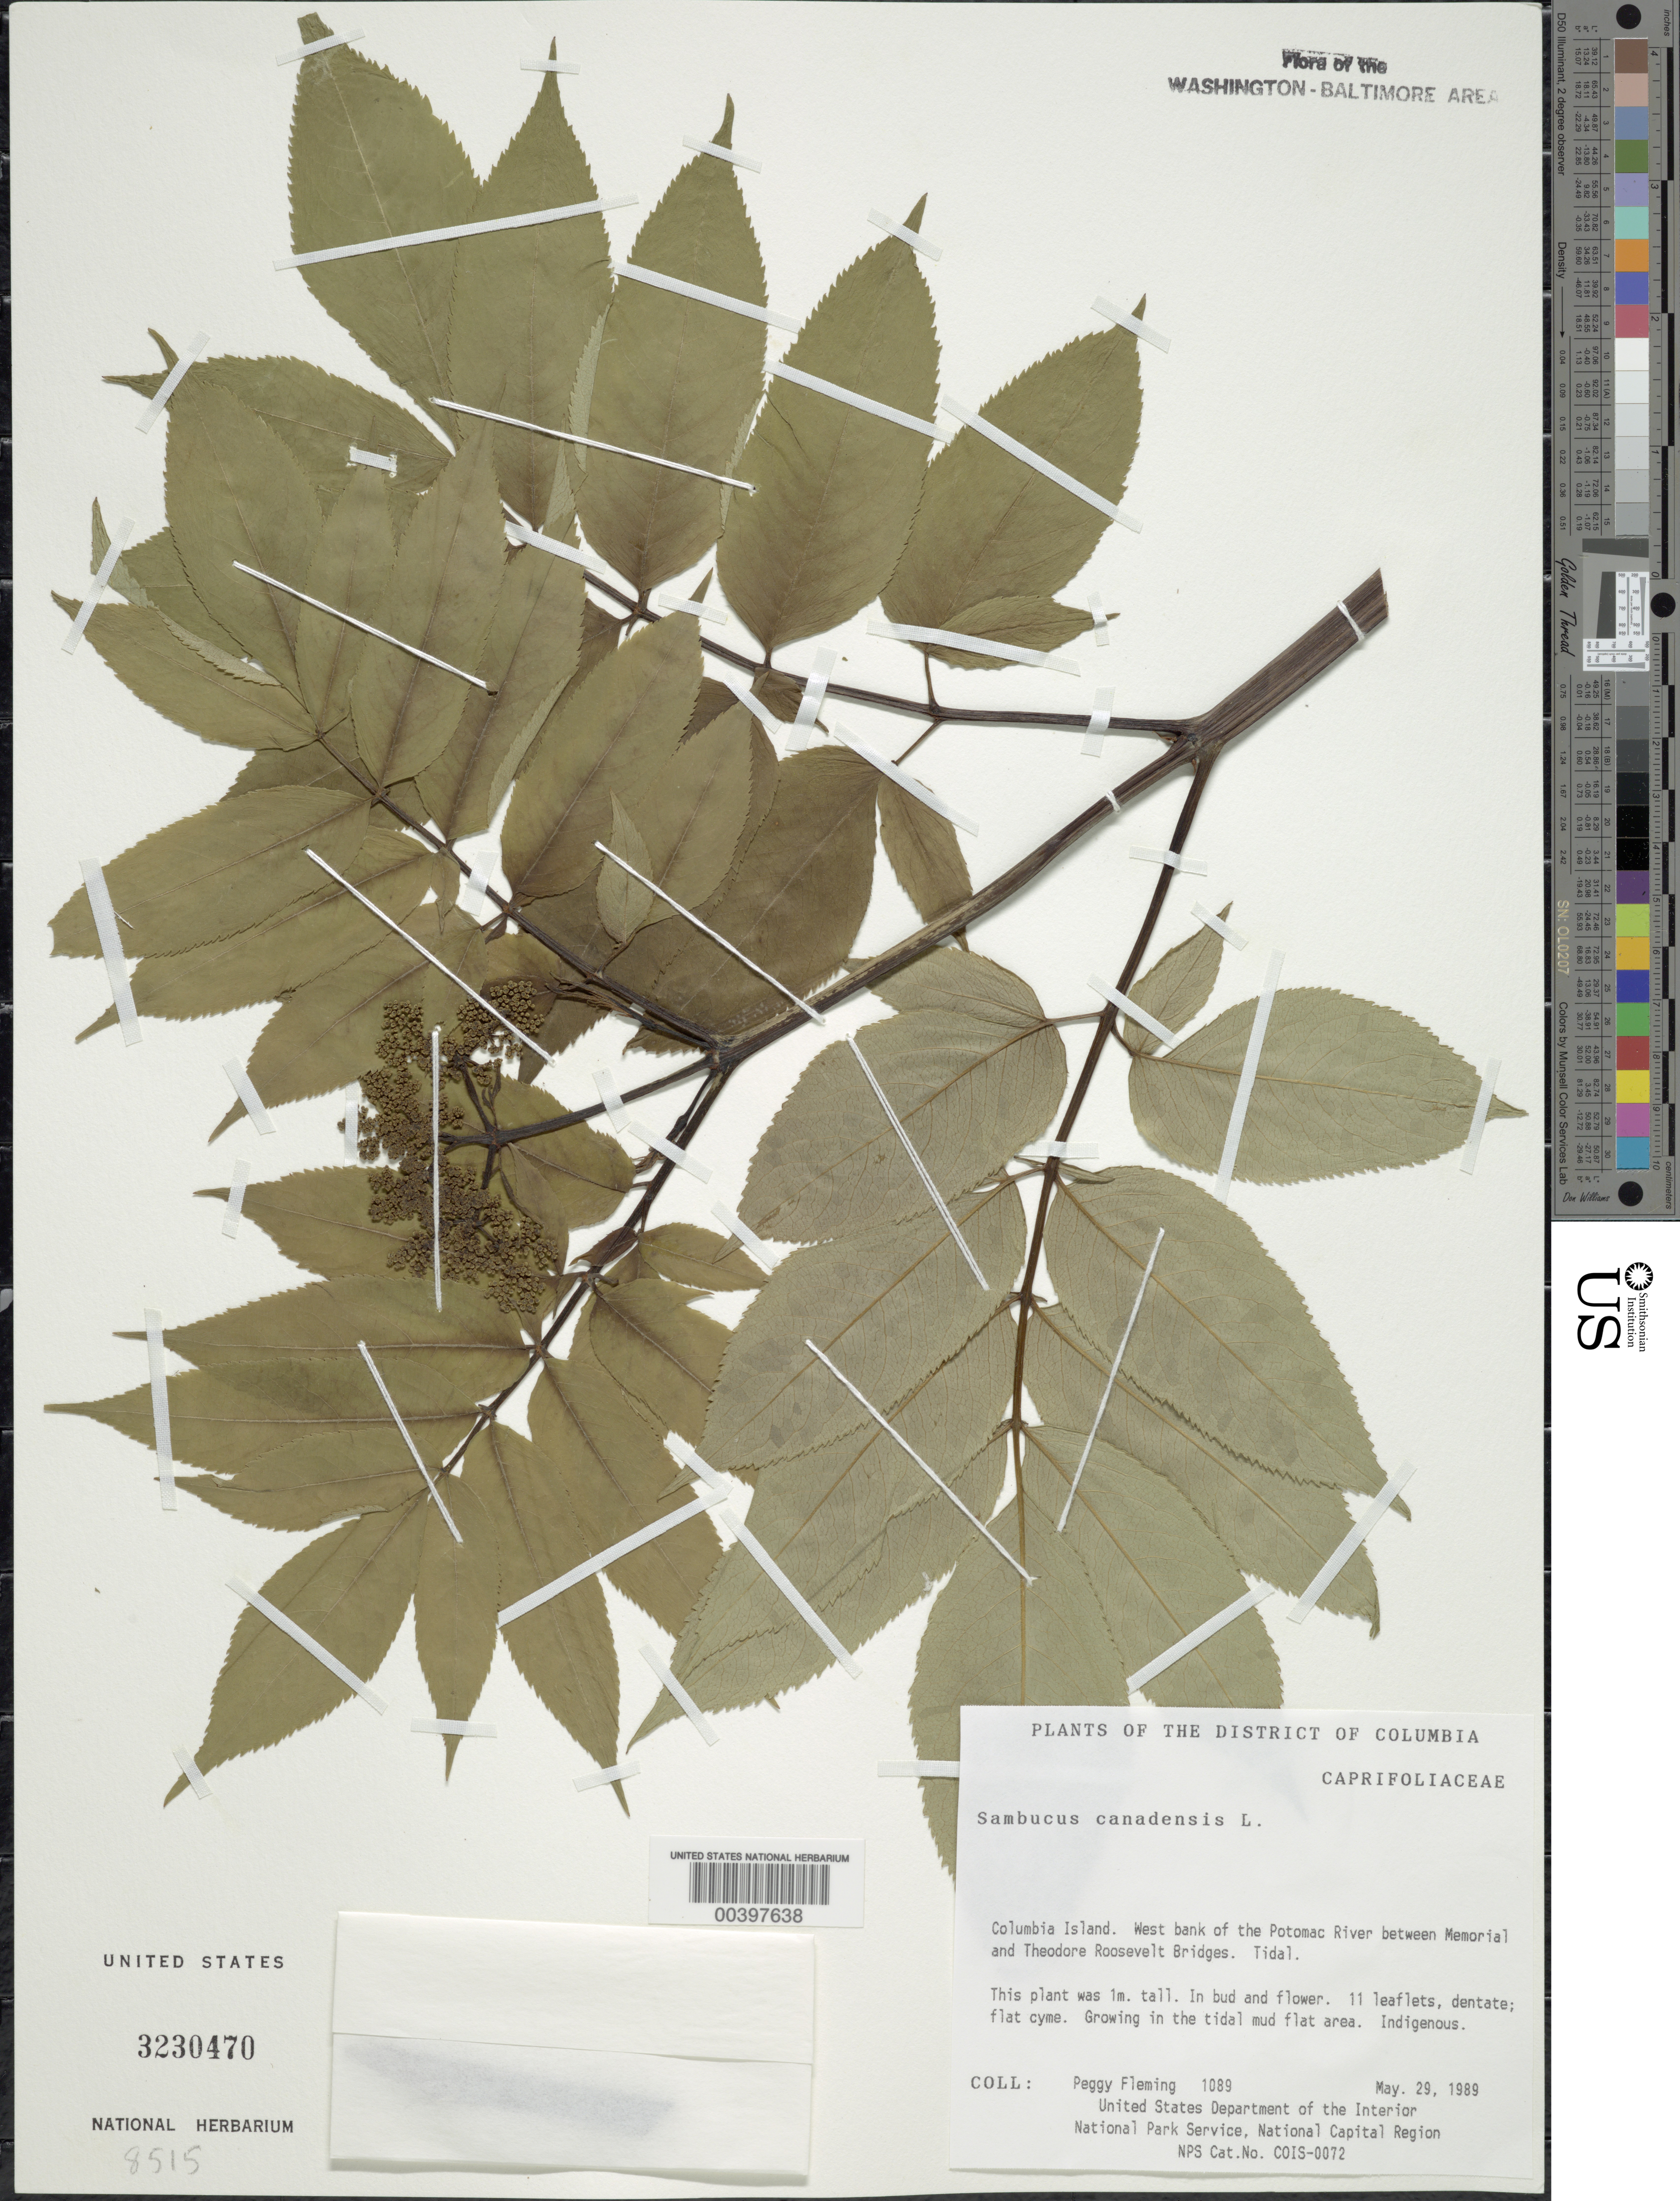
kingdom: Plantae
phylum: Tracheophyta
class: Magnoliopsida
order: Dipsacales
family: Viburnaceae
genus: Sambucus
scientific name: Sambucus canadensis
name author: L.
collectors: P. Fleming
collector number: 1089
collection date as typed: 29 May 1989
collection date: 1989-05-29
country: United States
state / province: District of Columbia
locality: Columbia Island, W bank of Potomac River between Menorial and Theodore Roosevelt Bridges Columbia Island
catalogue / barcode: US 3230470